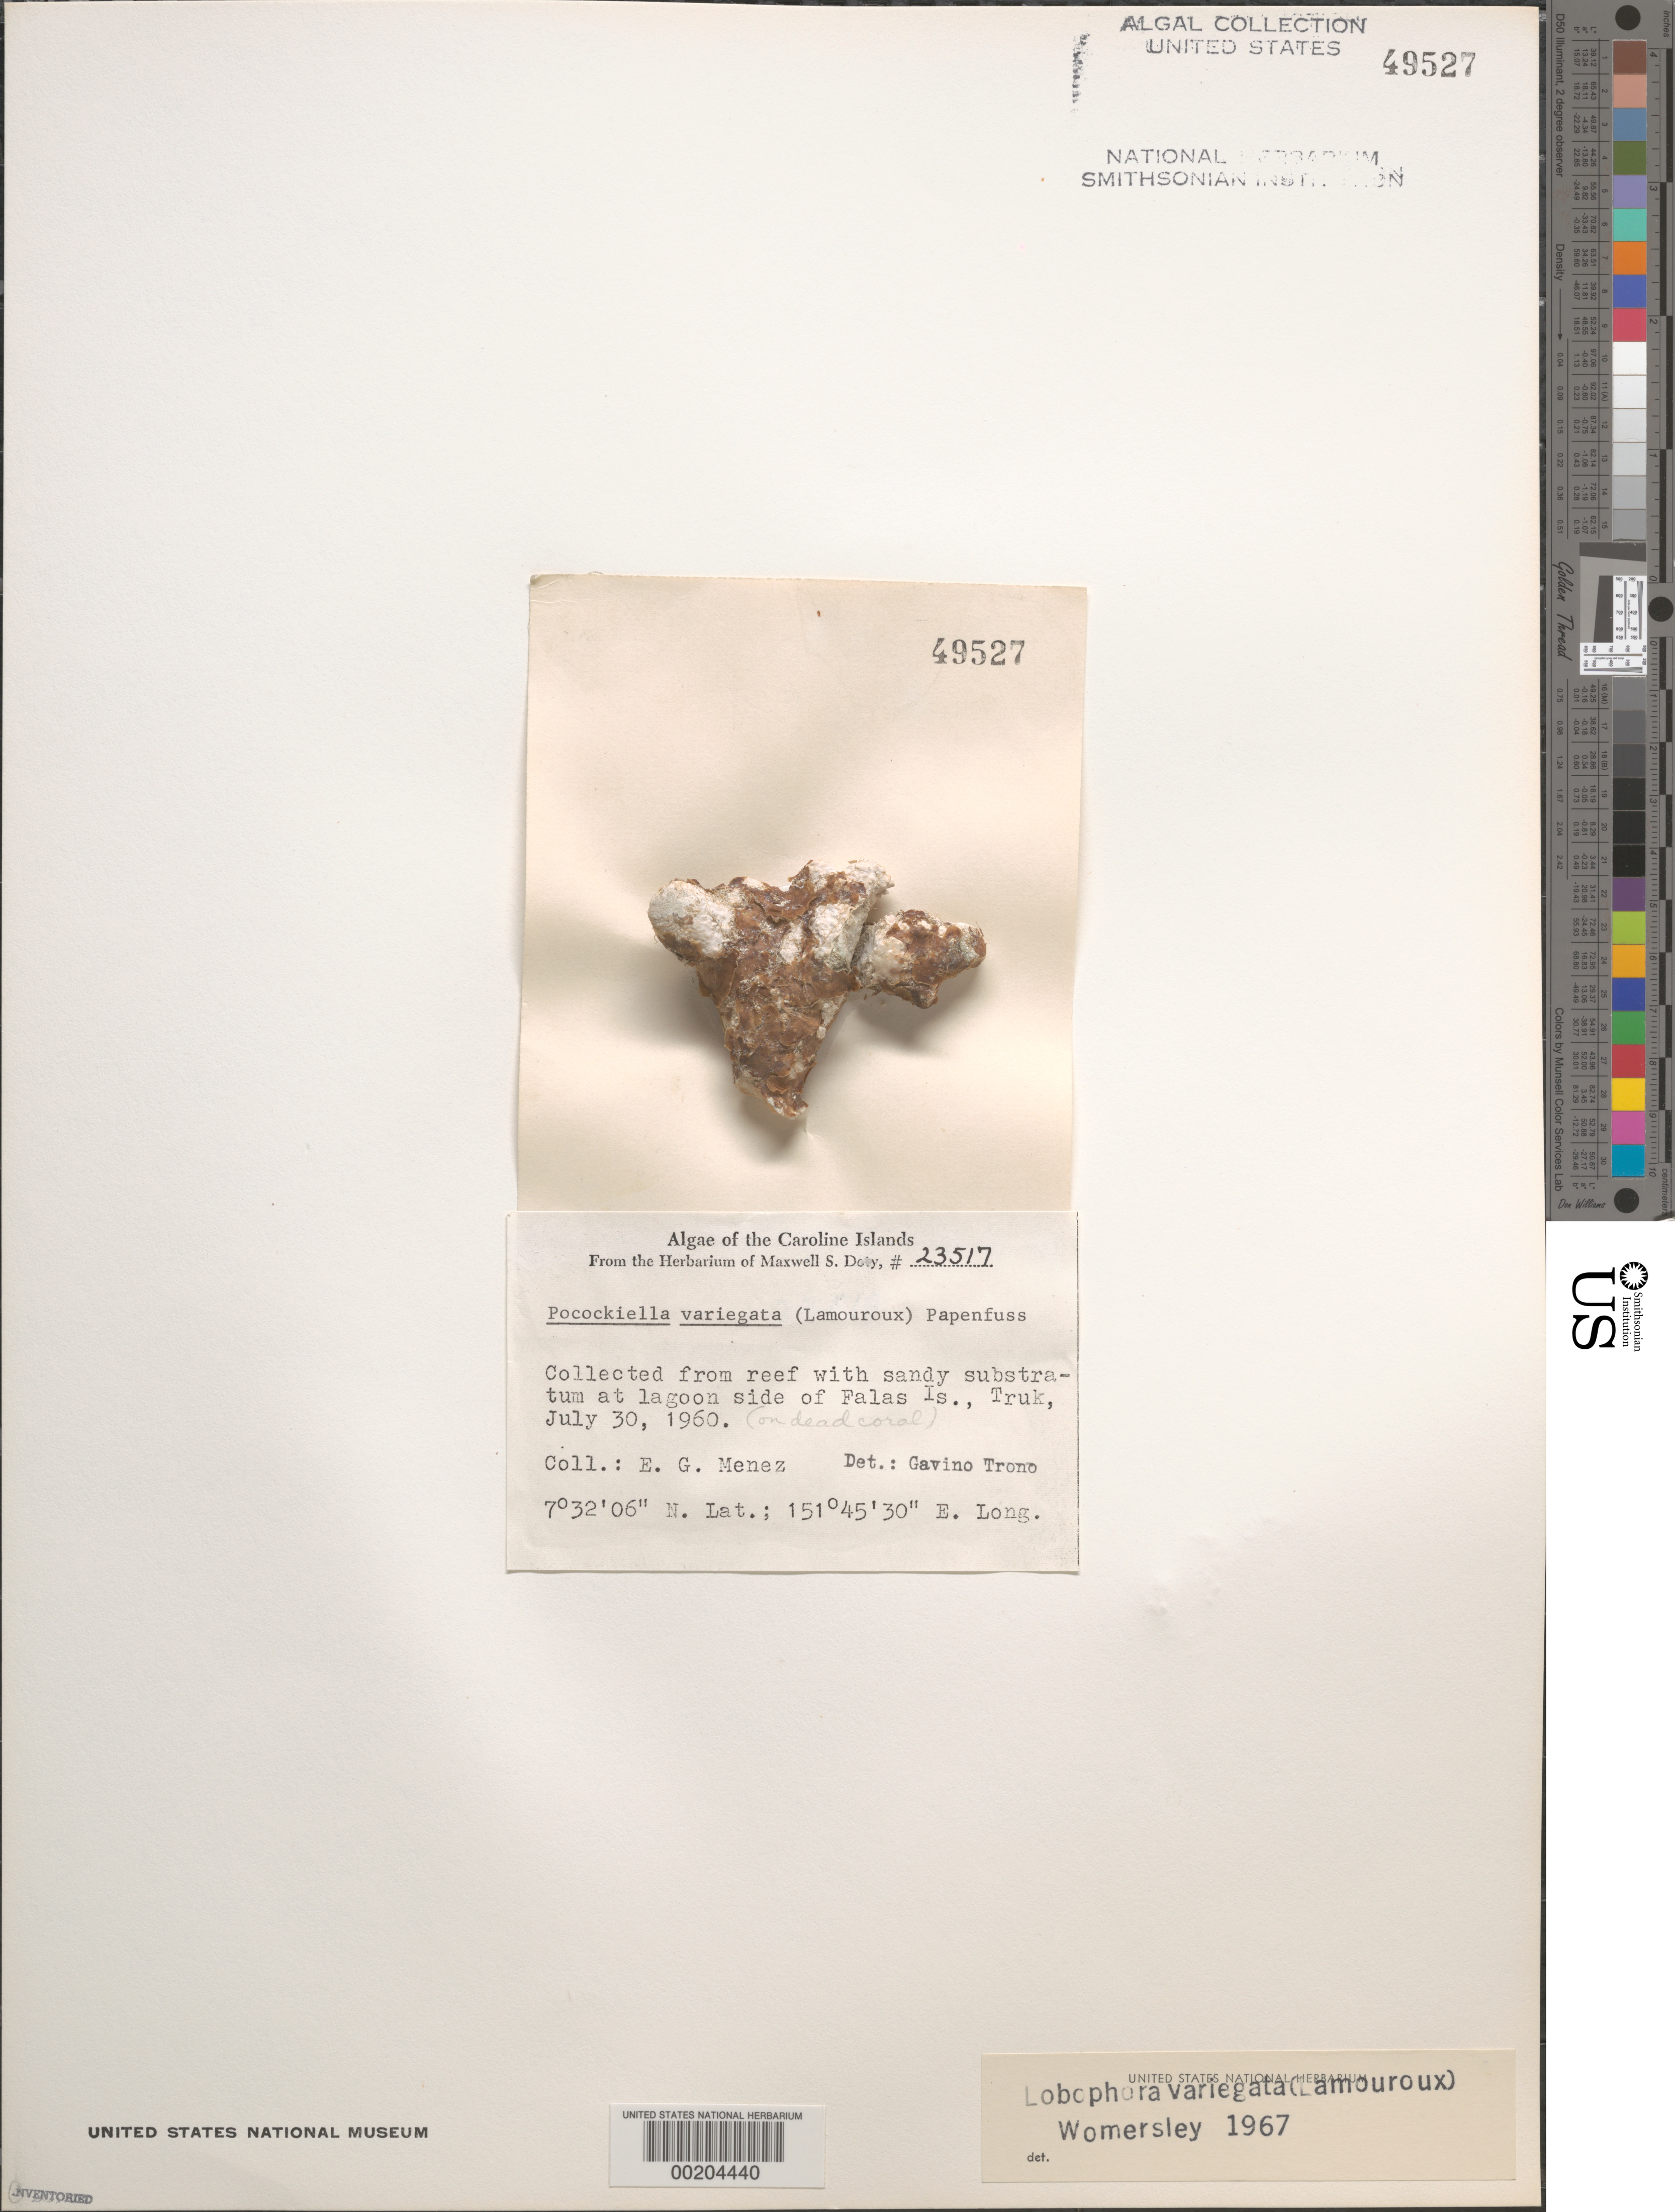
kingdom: Chromista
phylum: Ochrophyta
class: Phaeophyceae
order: Dictyotales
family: Dictyotaceae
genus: Lobophora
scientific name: Lobophora variegata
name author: (J.V.Lamouroux) Womersley & E.C. Oliveira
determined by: Womersley, H. B. S.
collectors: Meñez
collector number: MSD 23517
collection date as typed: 30 Jul 1960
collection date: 1960-07-30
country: Micronesia, Federated States of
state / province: Truk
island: Falas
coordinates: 7 32' 06" N, 151 45' 30" E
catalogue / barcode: US 49527